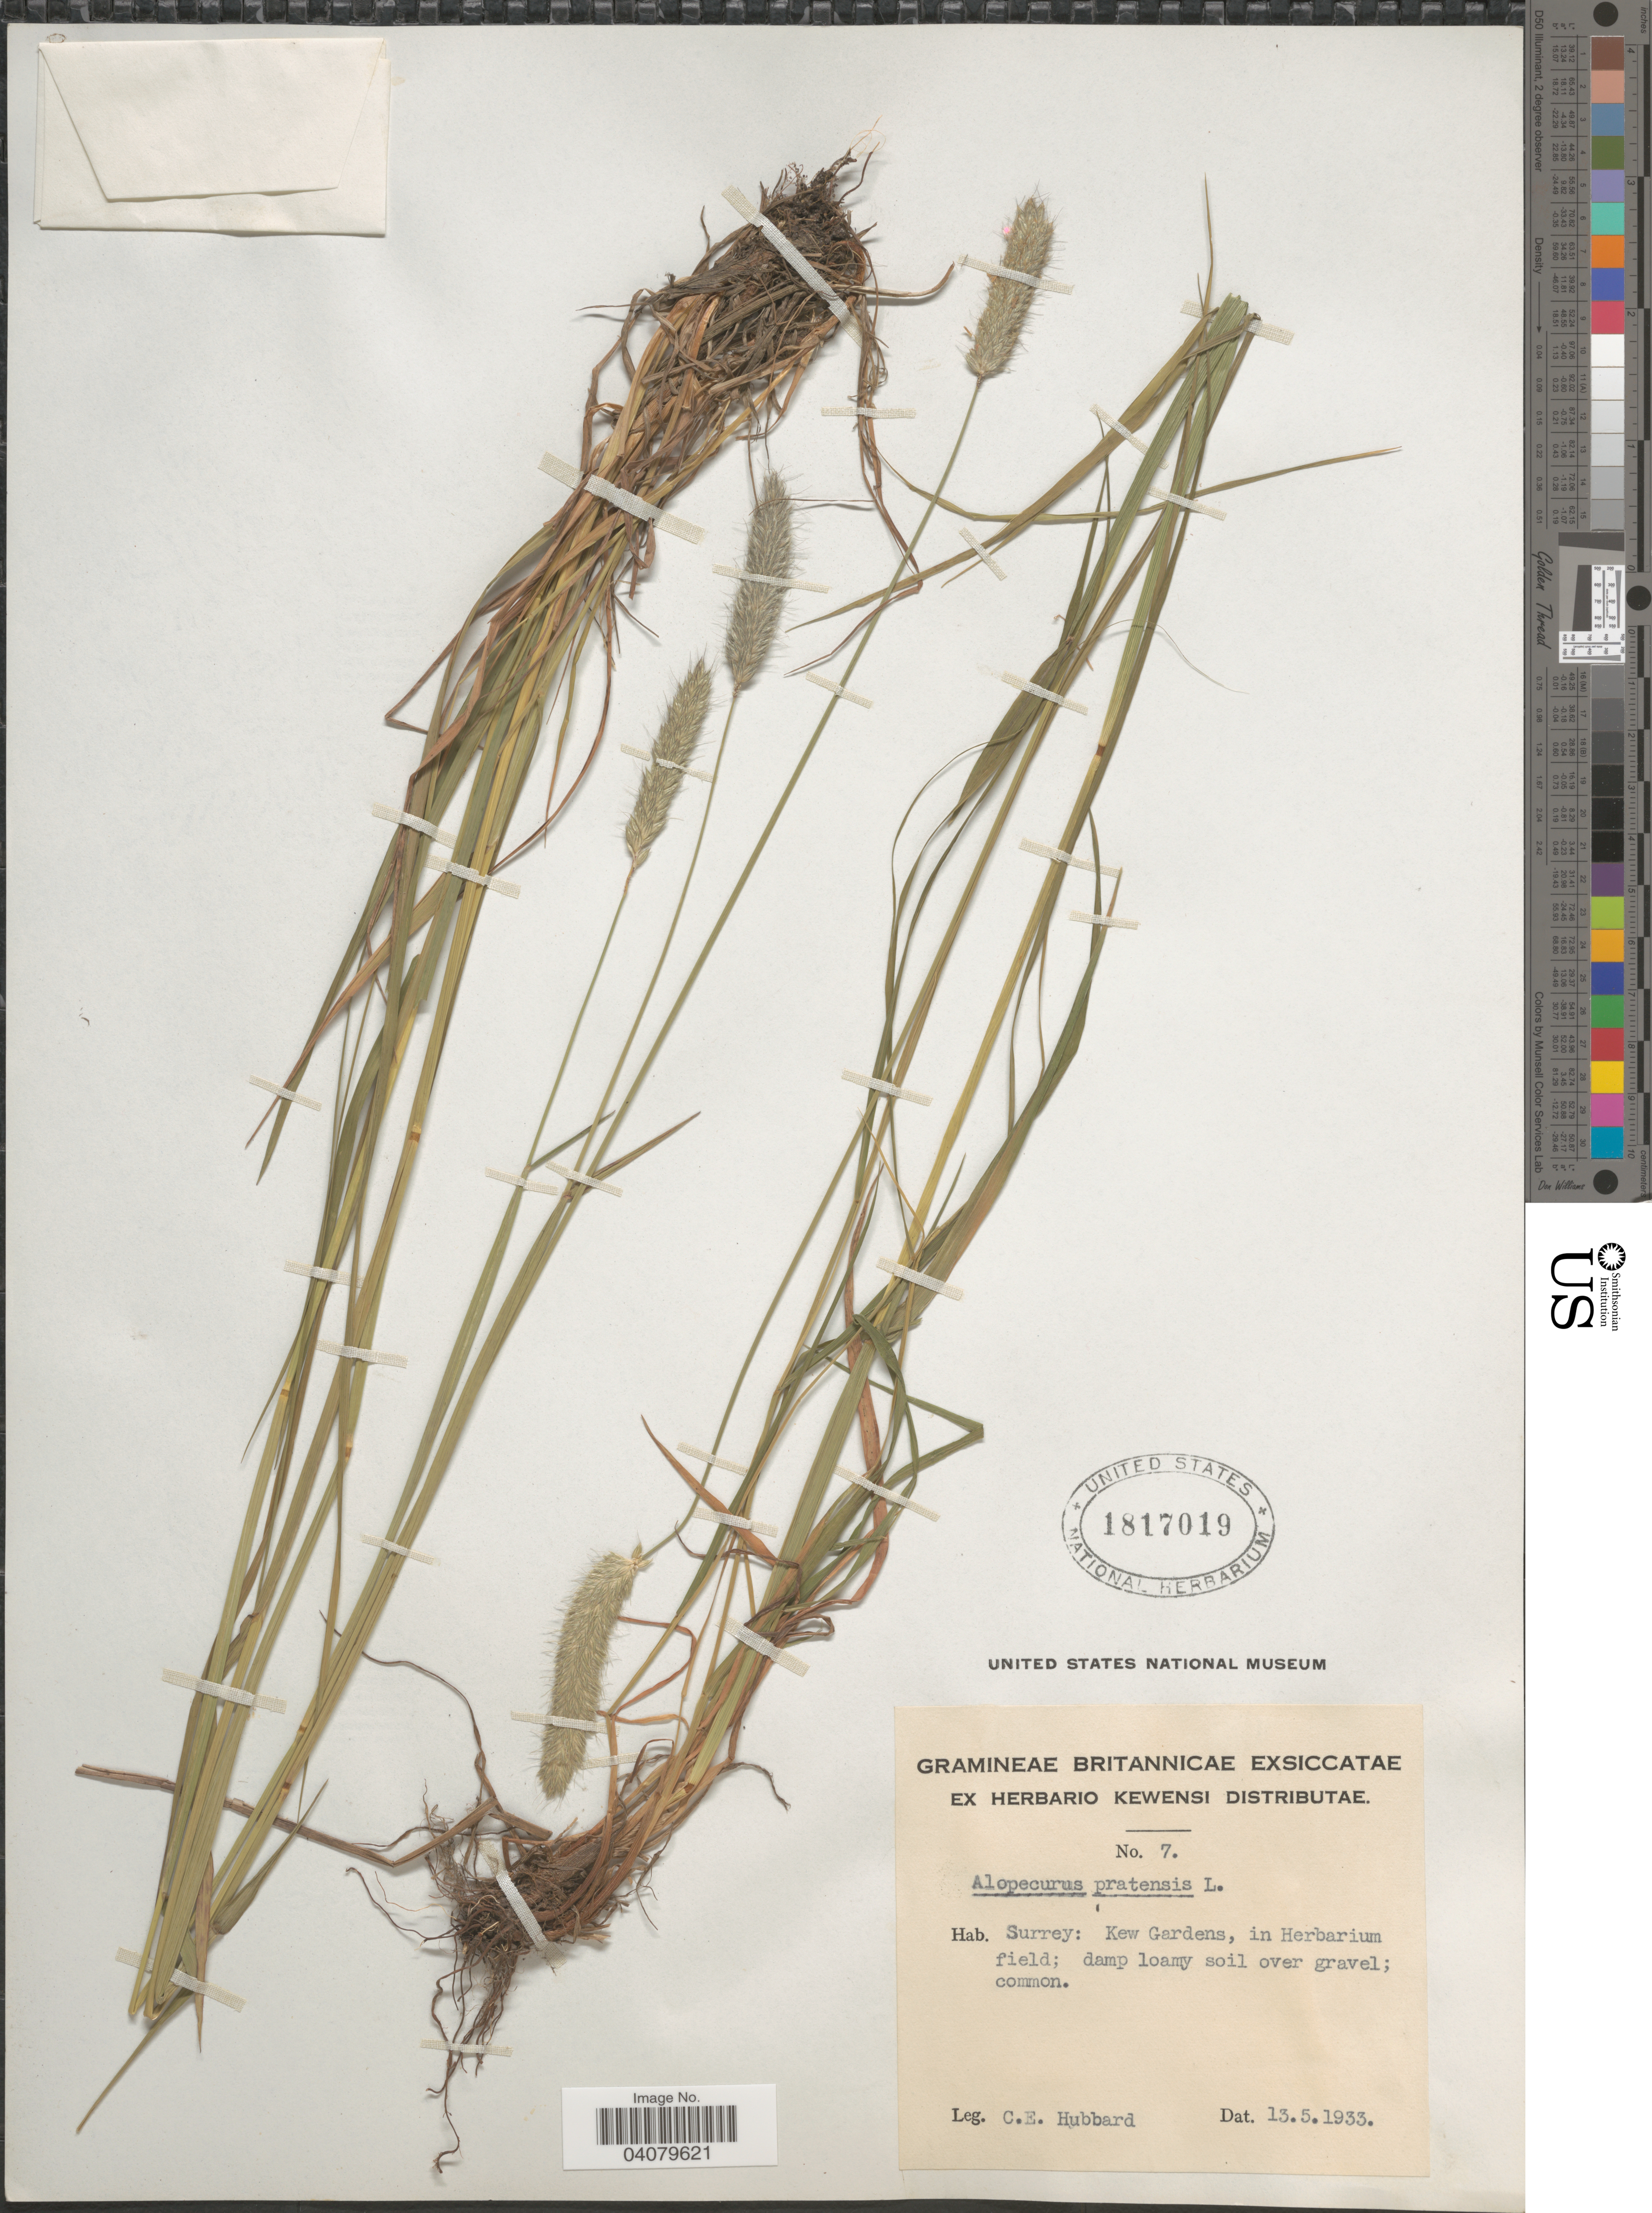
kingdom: Plantae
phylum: Tracheophyta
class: Liliopsida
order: Poales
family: Poaceae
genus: Alopecurus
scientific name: Alopecurus pratensis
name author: L.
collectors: C. E. Hubbard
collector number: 7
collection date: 1933-05-13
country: United Kingdom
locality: Britannicae. Surrey: Kew Gardens, in Herbarium field.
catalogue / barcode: US 1817019